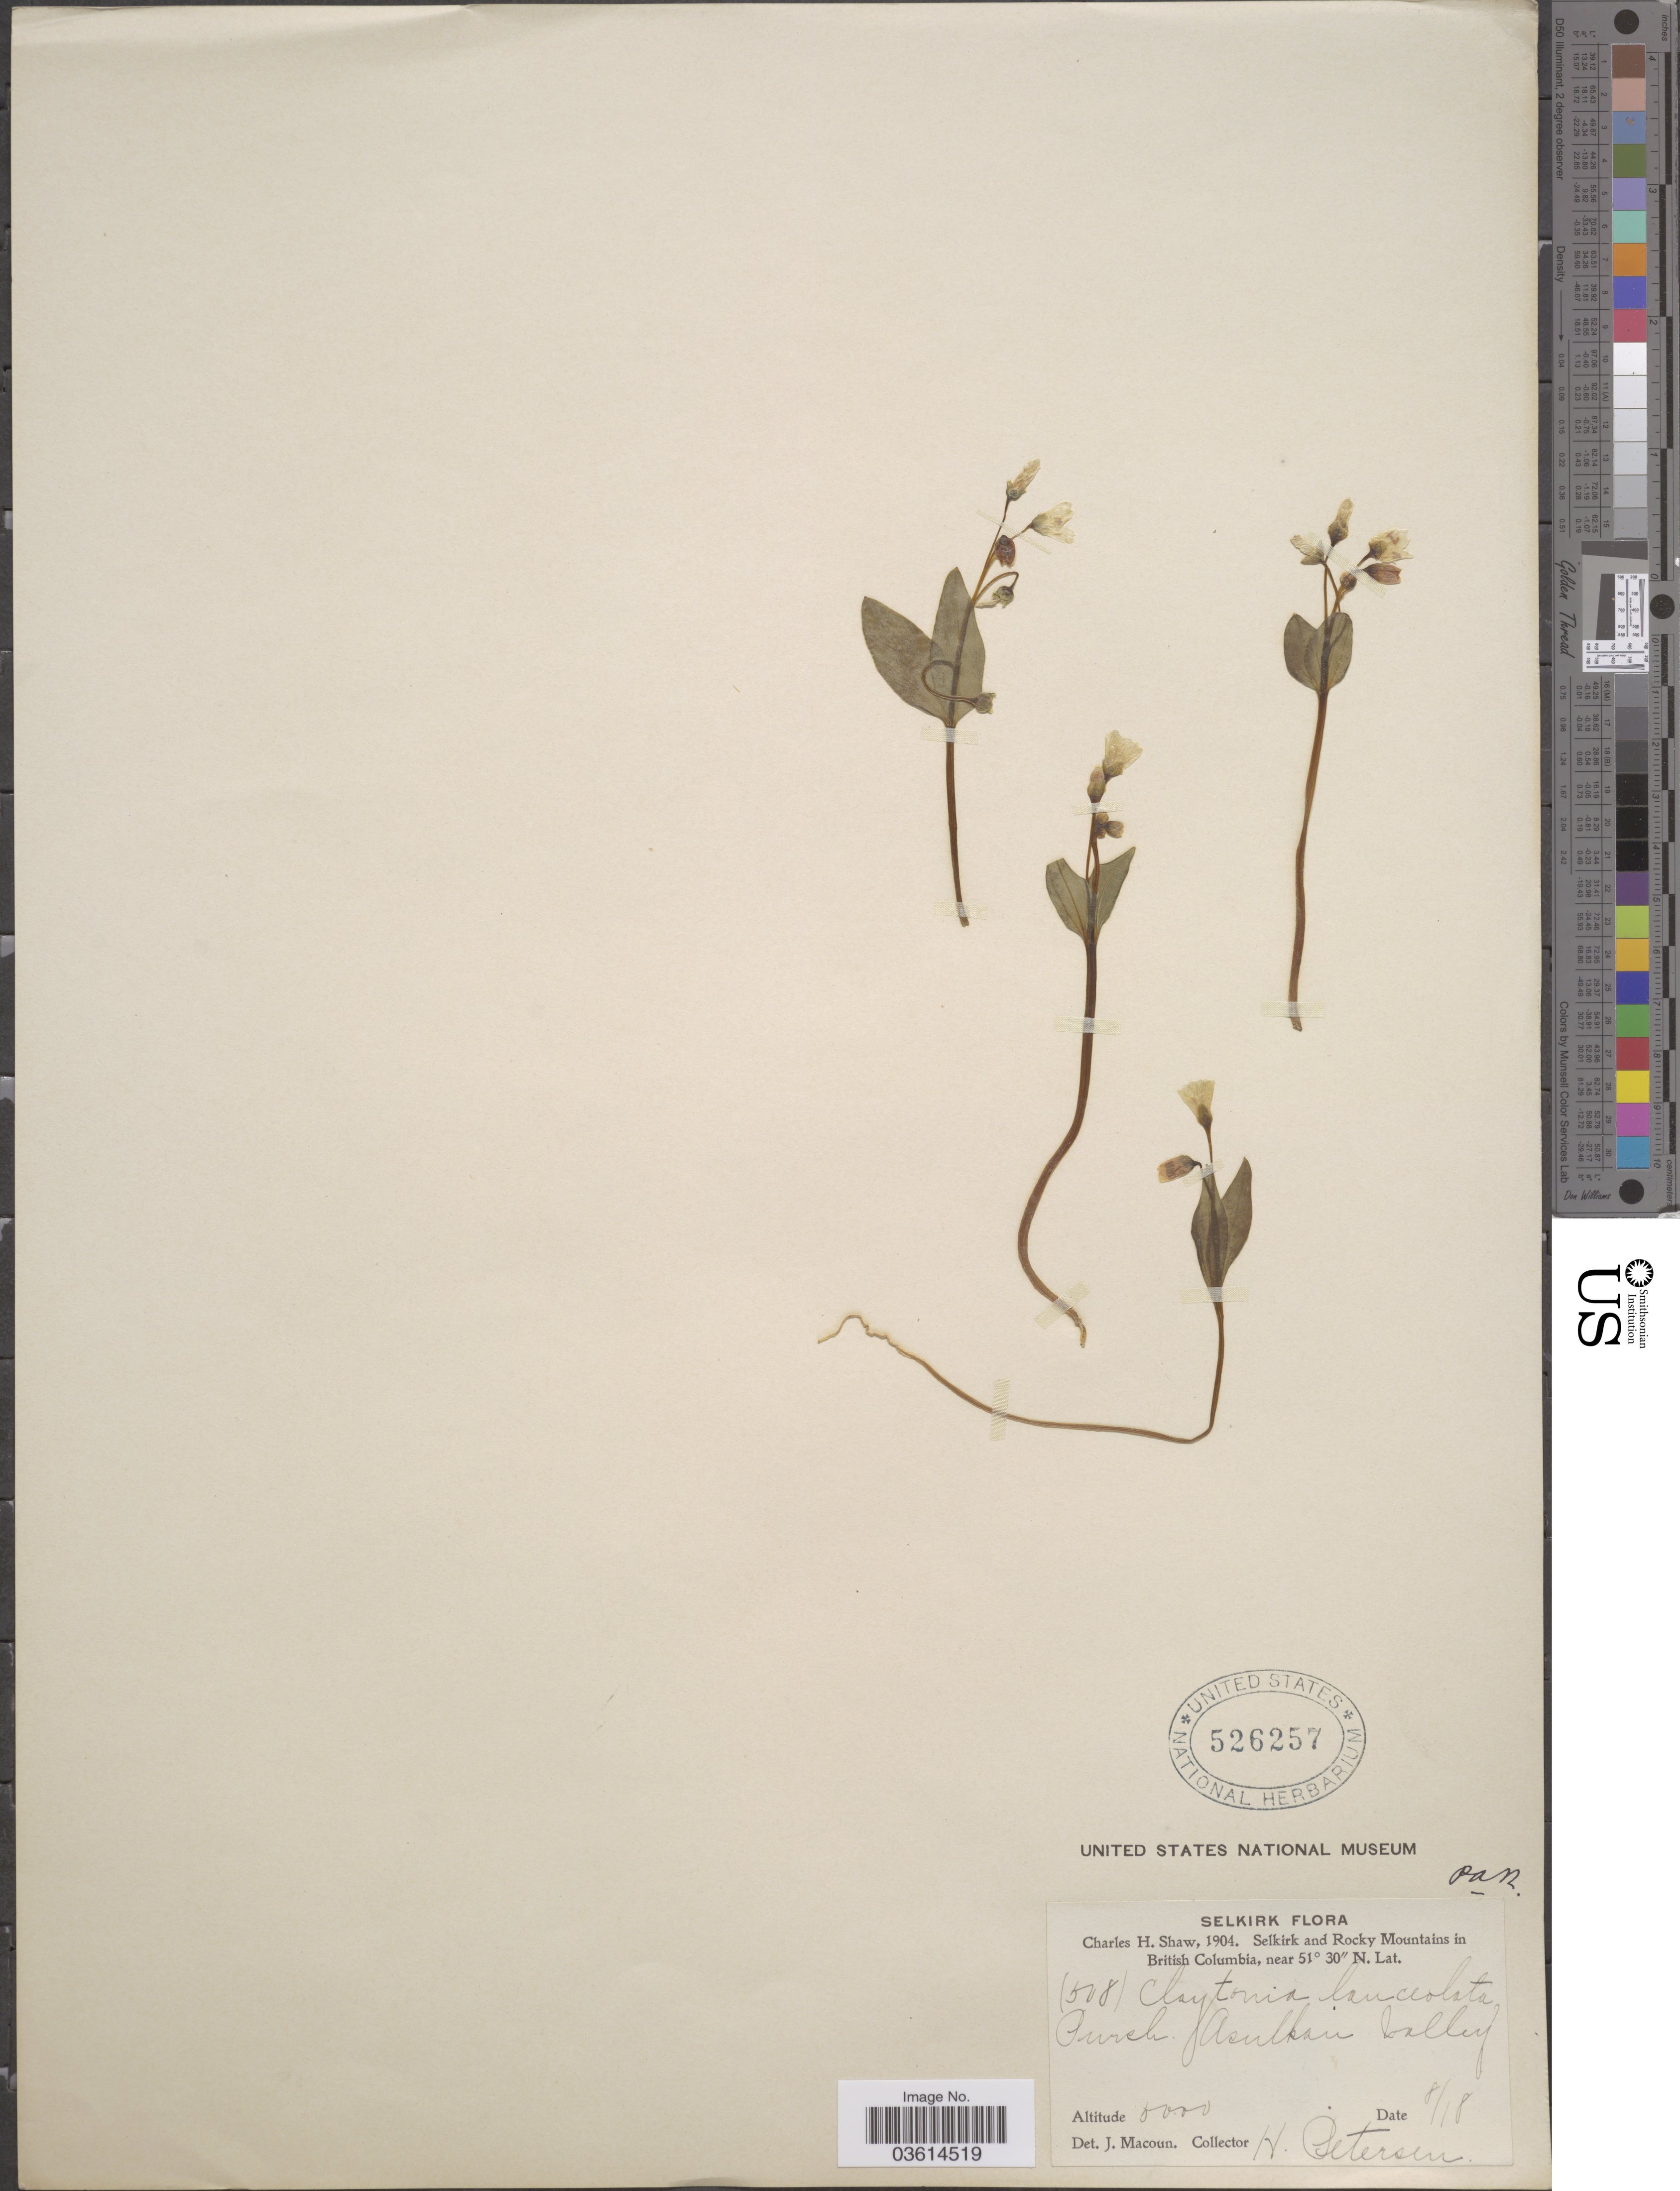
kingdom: Plantae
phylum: Tracheophyta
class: Magnoliopsida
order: Caryophyllales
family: Montiaceae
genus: Claytonia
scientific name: Claytonia lanceolata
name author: Pursh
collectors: H. Petersen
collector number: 508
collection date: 1904-08-18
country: Canada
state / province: British Columbia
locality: Selkirk. Selkirk and Rocky Mountains. Asulkan Valley.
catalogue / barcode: US 526257